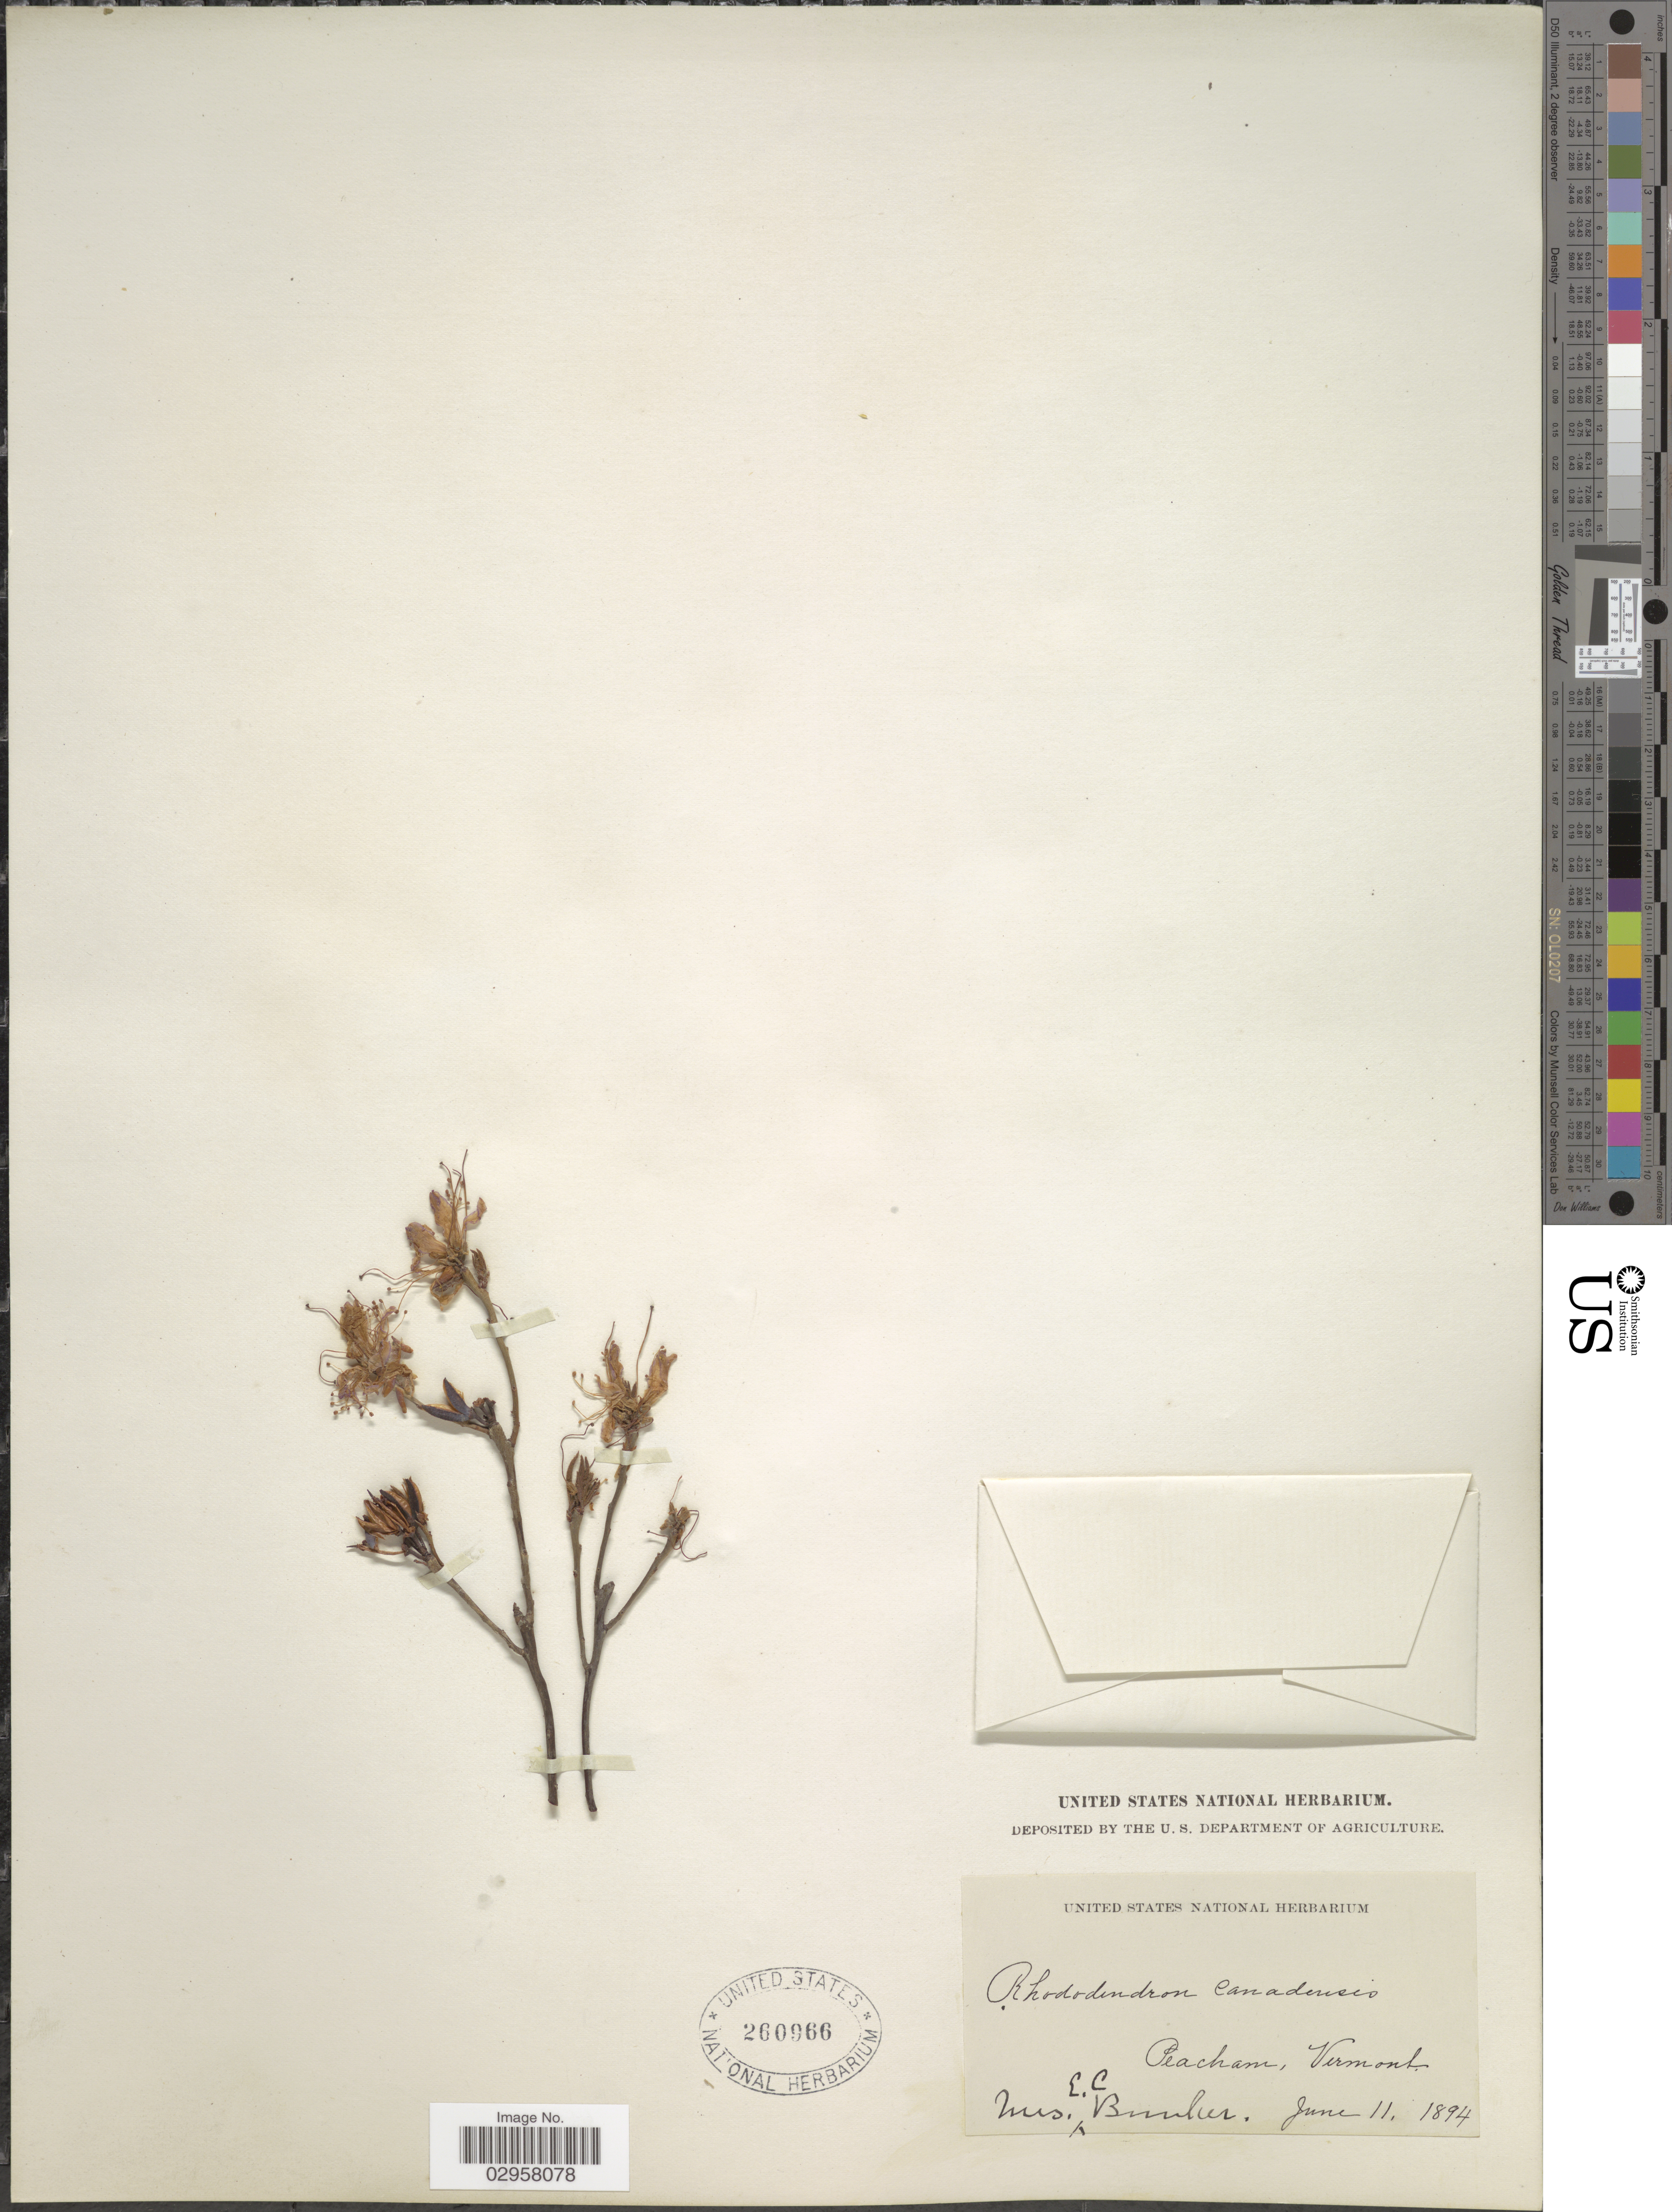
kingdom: Plantae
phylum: Tracheophyta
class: Magnoliopsida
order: Ericales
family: Ericaceae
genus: Rhododendron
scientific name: Rhododendron canadense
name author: (L.) Torr.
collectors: E. Bunker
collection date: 1894-06-11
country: United States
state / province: Vermont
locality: Peacham.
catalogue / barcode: US 260966